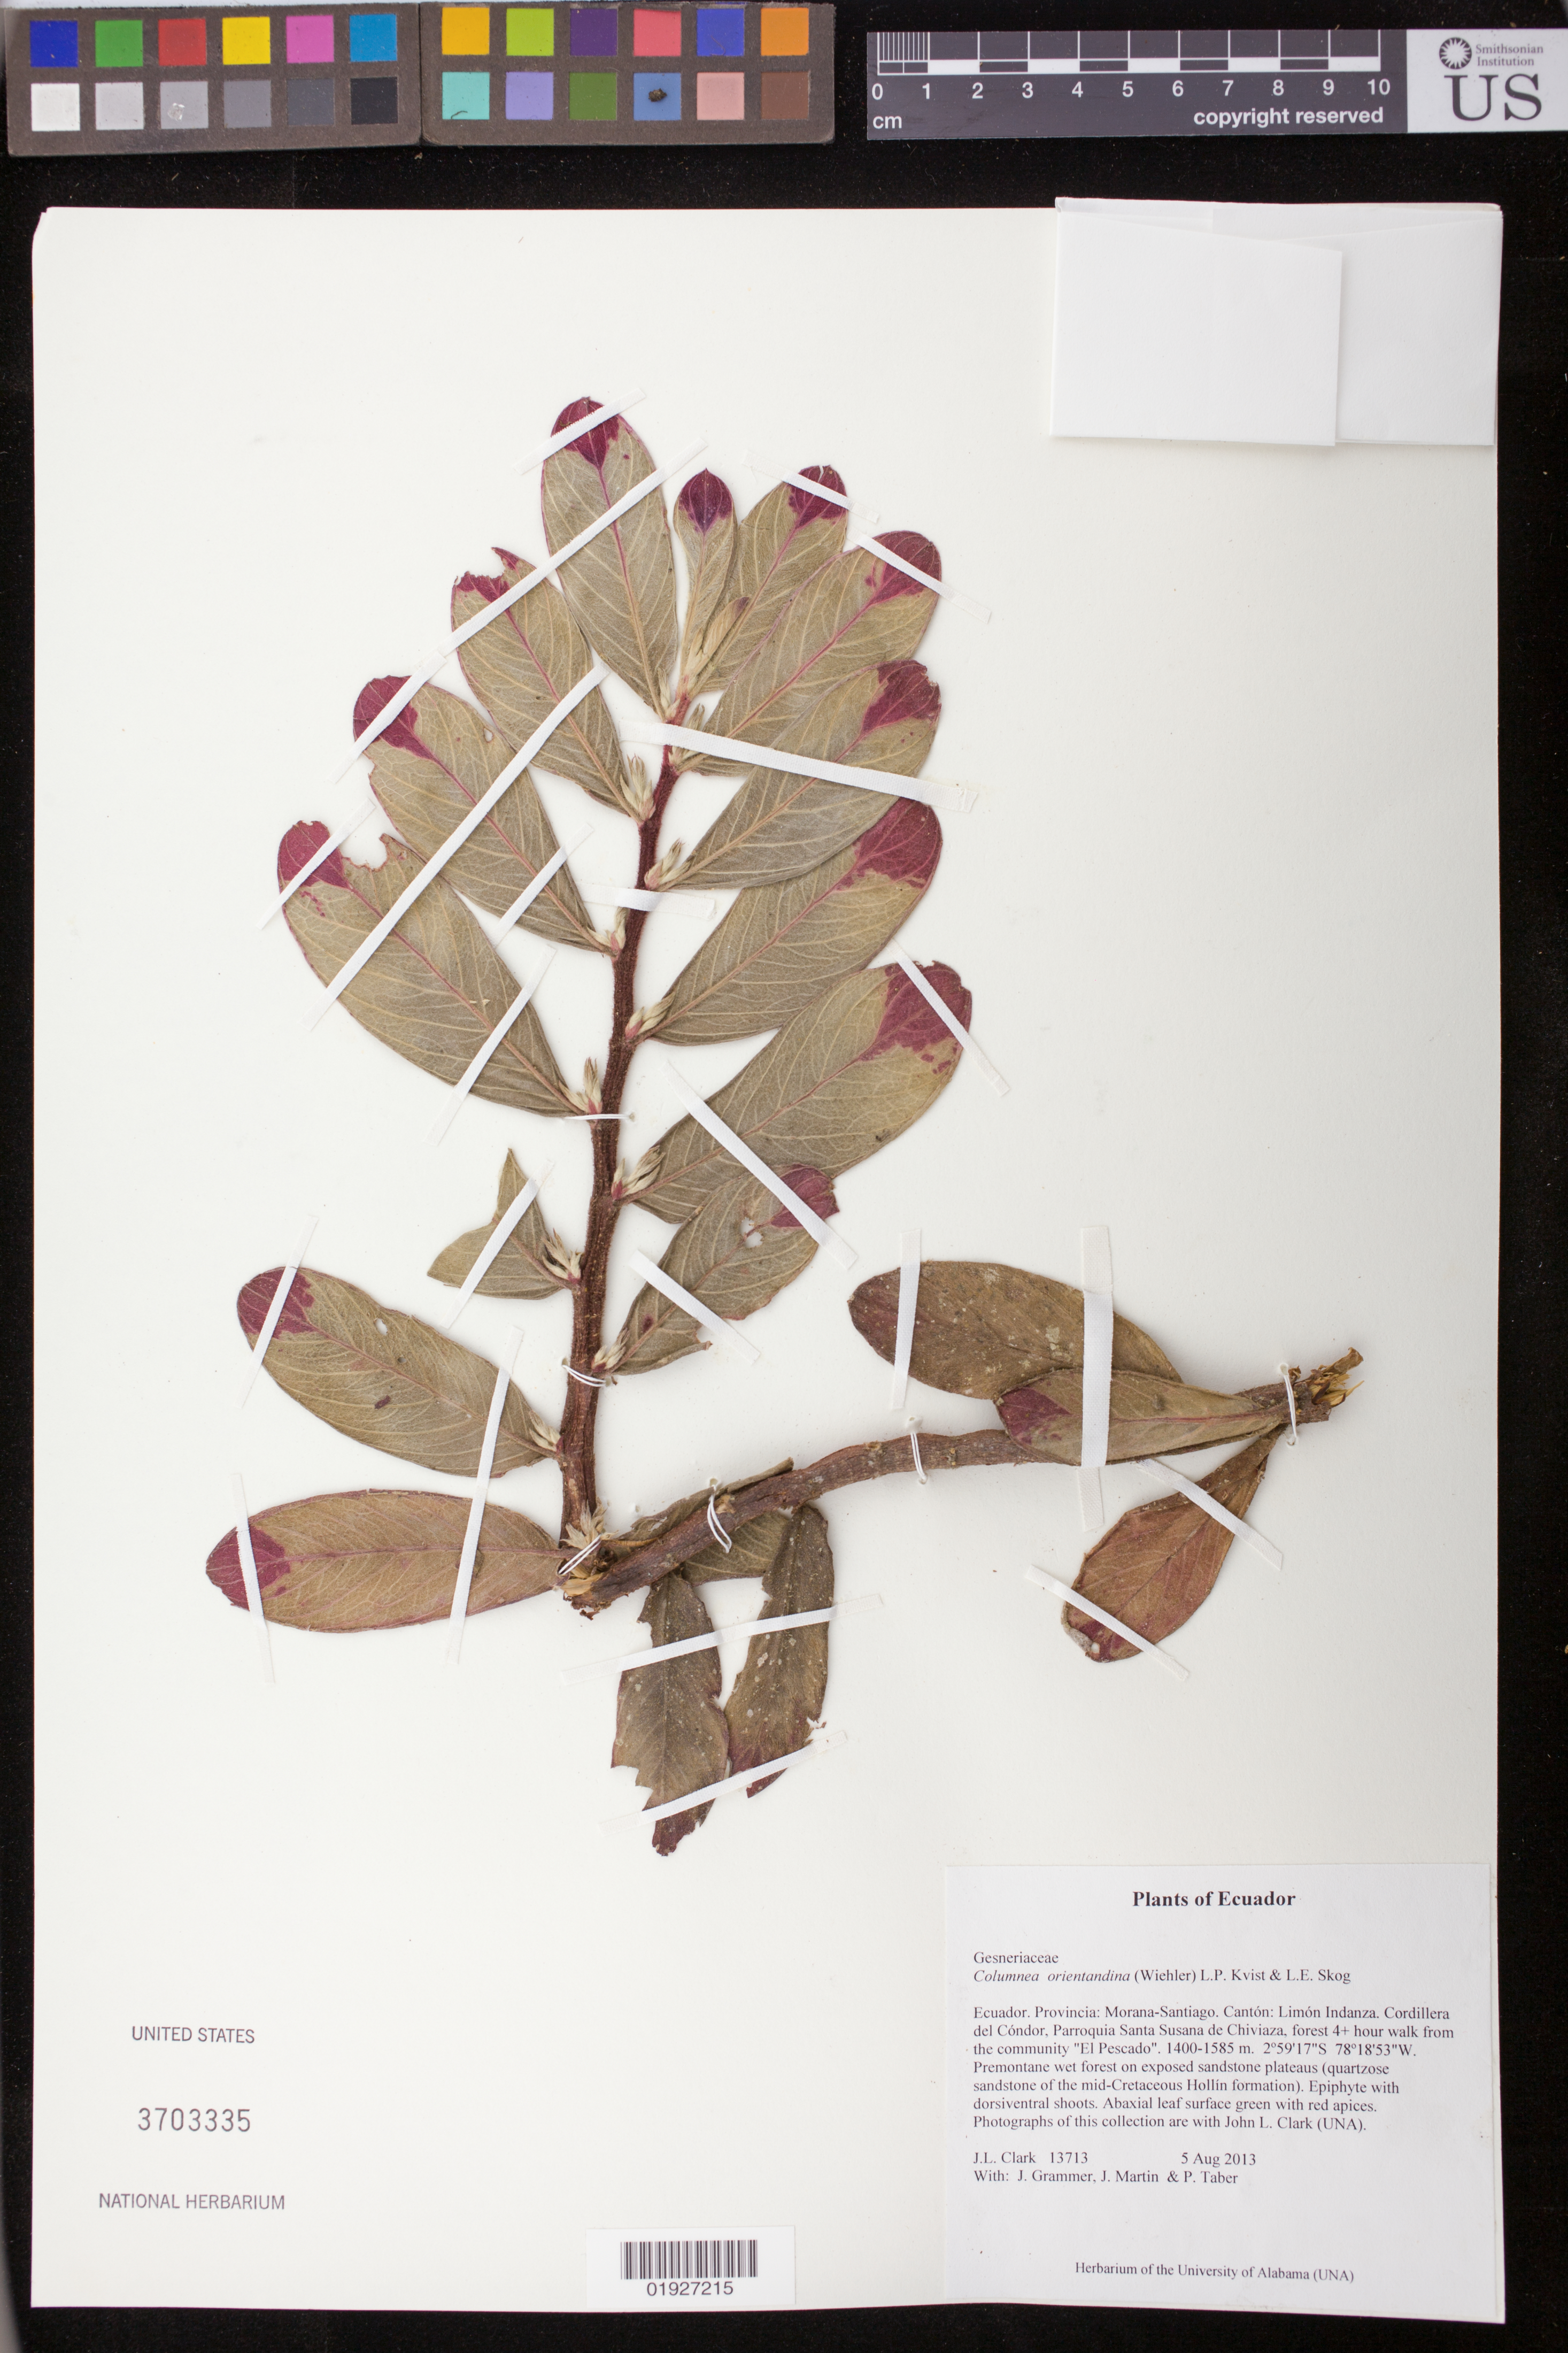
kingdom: Plantae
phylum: Tracheophyta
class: Magnoliopsida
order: Lamiales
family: Gesneriaceae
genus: Columnea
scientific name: Columnea orientandina x C. colombiana (Wiehler) L.P. Kvist & L.E. Skog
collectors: J. L. Clark, J. Grammer, J. Martin & P. Taber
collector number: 13713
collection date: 2013-08-05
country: Ecuador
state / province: Morona-Santiago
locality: Canton: Limon Indanza. Cordillera del Condor, Parroquia Santa Susana de Chiviaza, forest 4+ hours walk from the community "El Pescado".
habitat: Premontane wet forest on exposed sandstone plateaus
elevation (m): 1400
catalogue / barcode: US 3703335